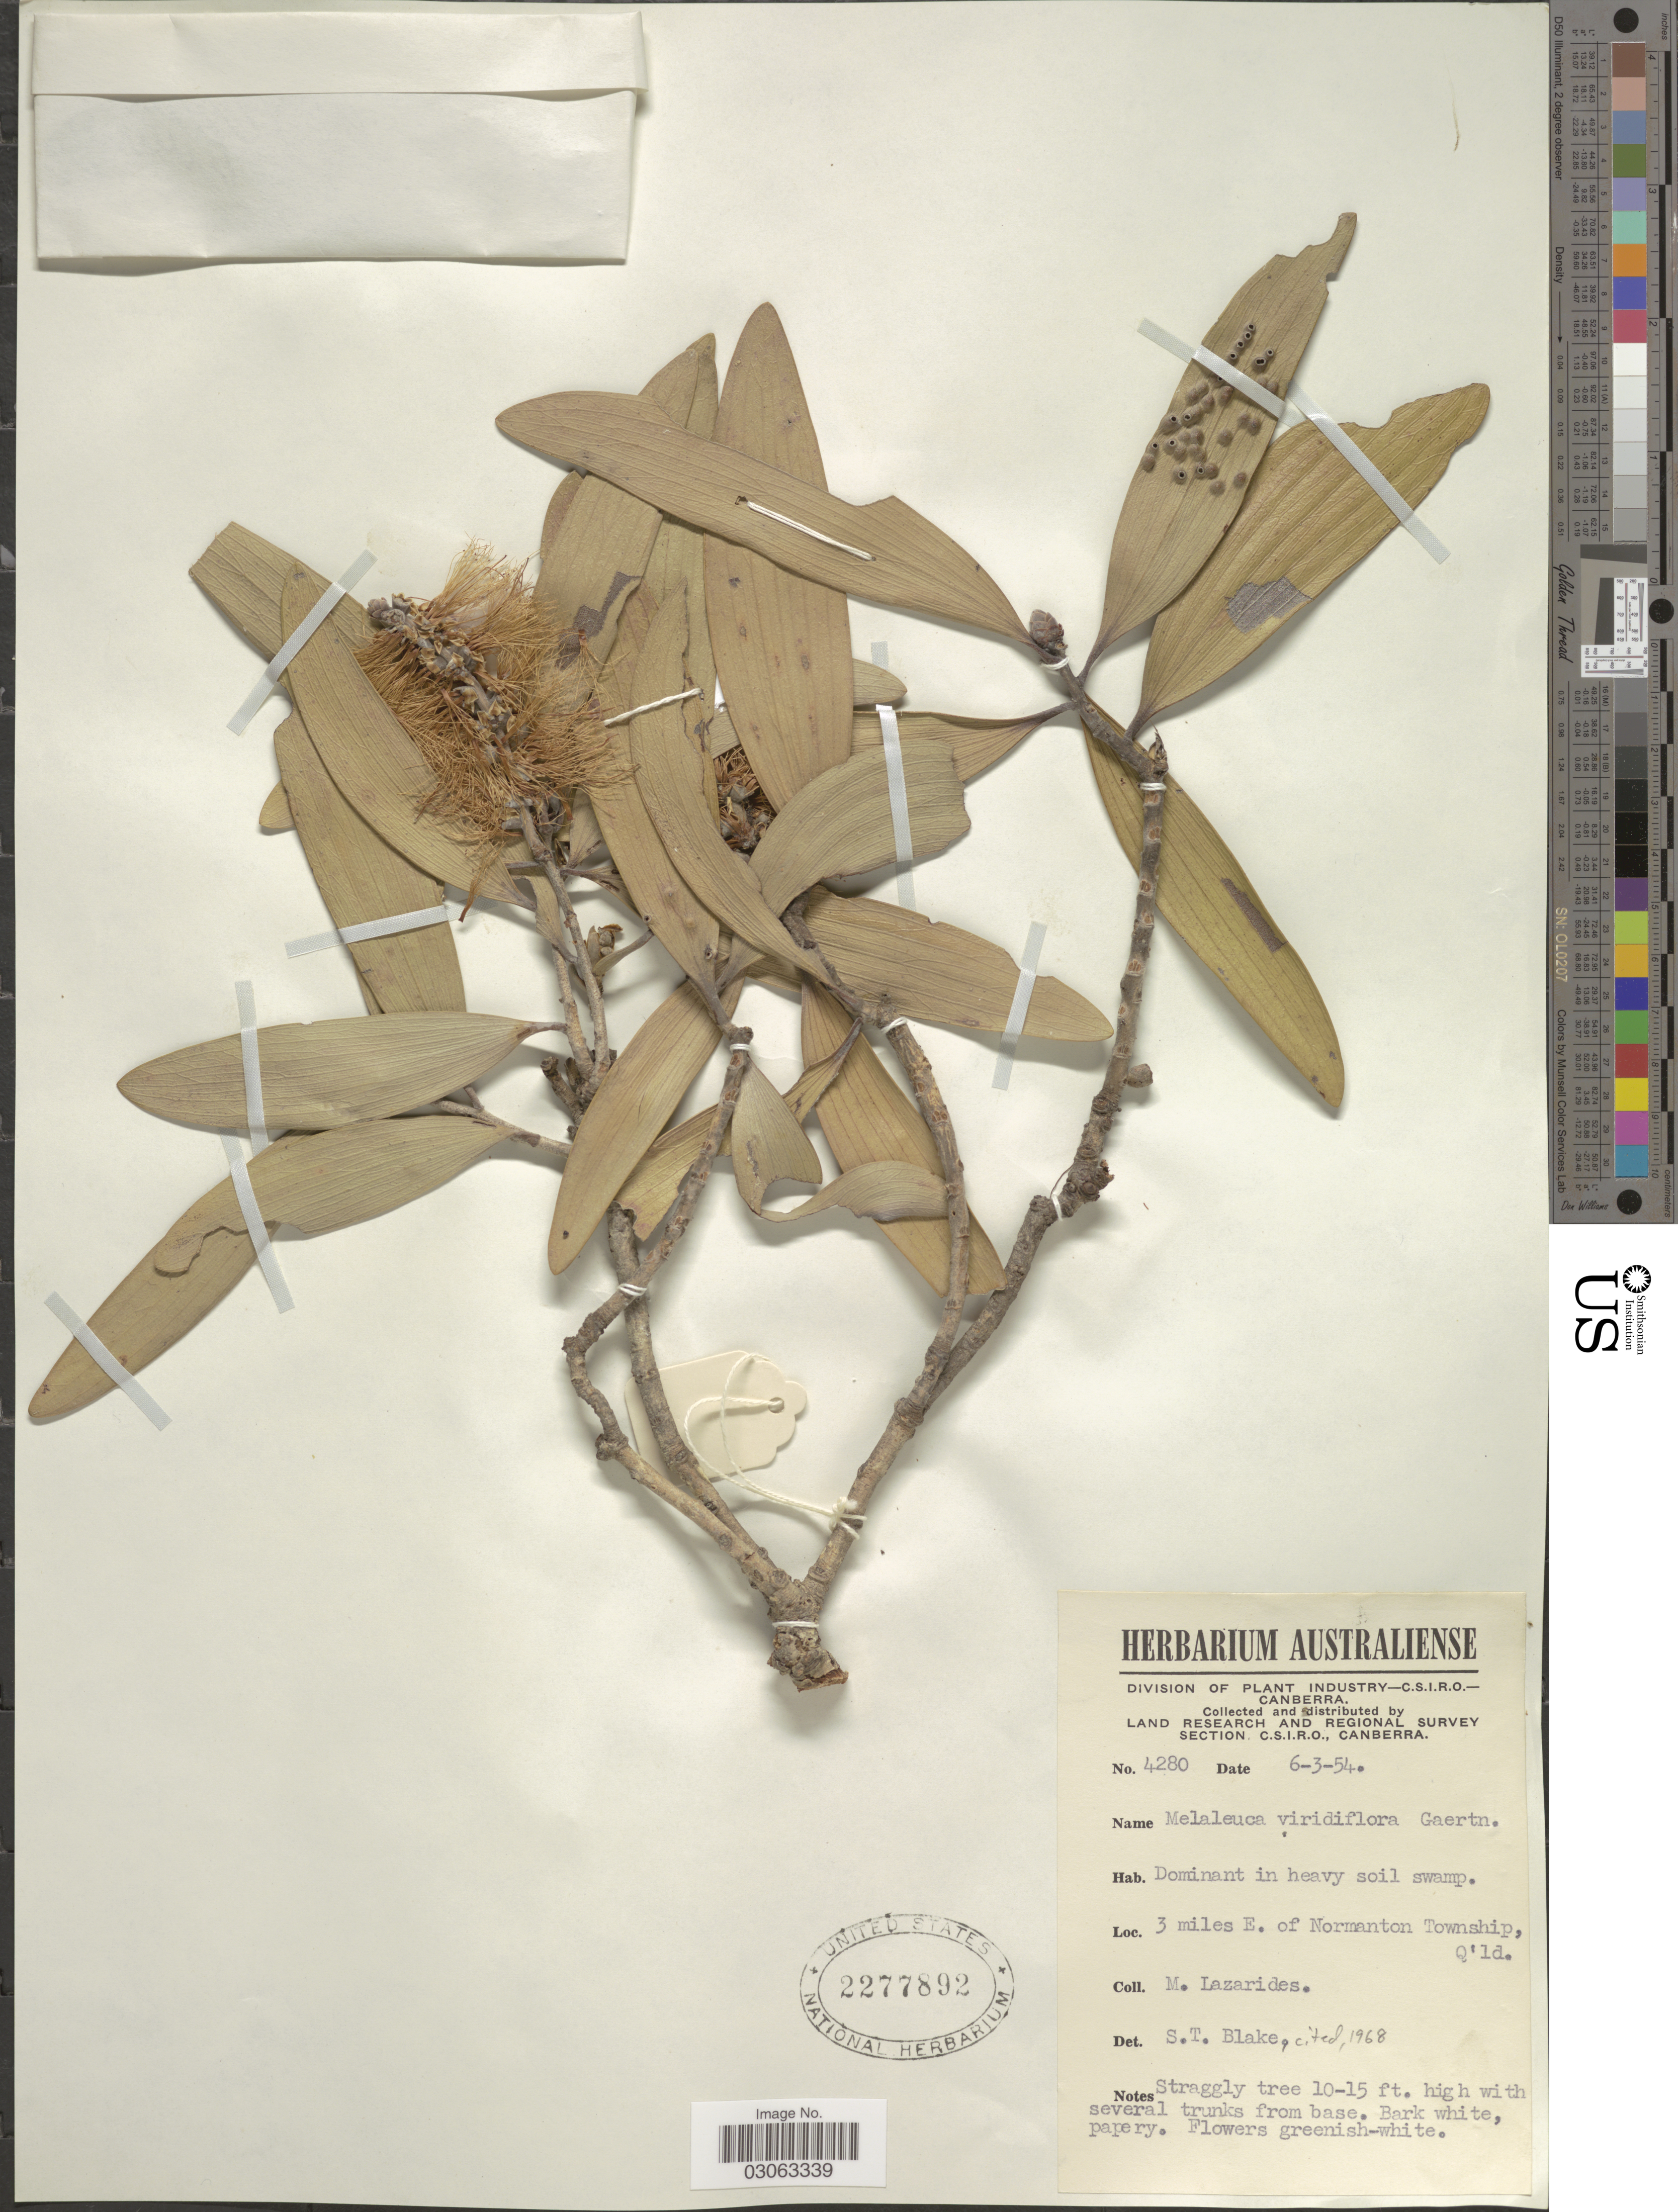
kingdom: Plantae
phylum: Tracheophyta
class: Magnoliopsida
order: Myrtales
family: Myrtaceae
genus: Melaleuca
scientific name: Melaleuca viridiflora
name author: Sol. ex Gaertn.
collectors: M. Lazarides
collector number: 4280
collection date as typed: Transcribed d/m/y: 6/3/54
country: Australia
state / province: Queensland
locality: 3 miles E. of Normanton Township, Q'ld.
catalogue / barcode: US 2277892